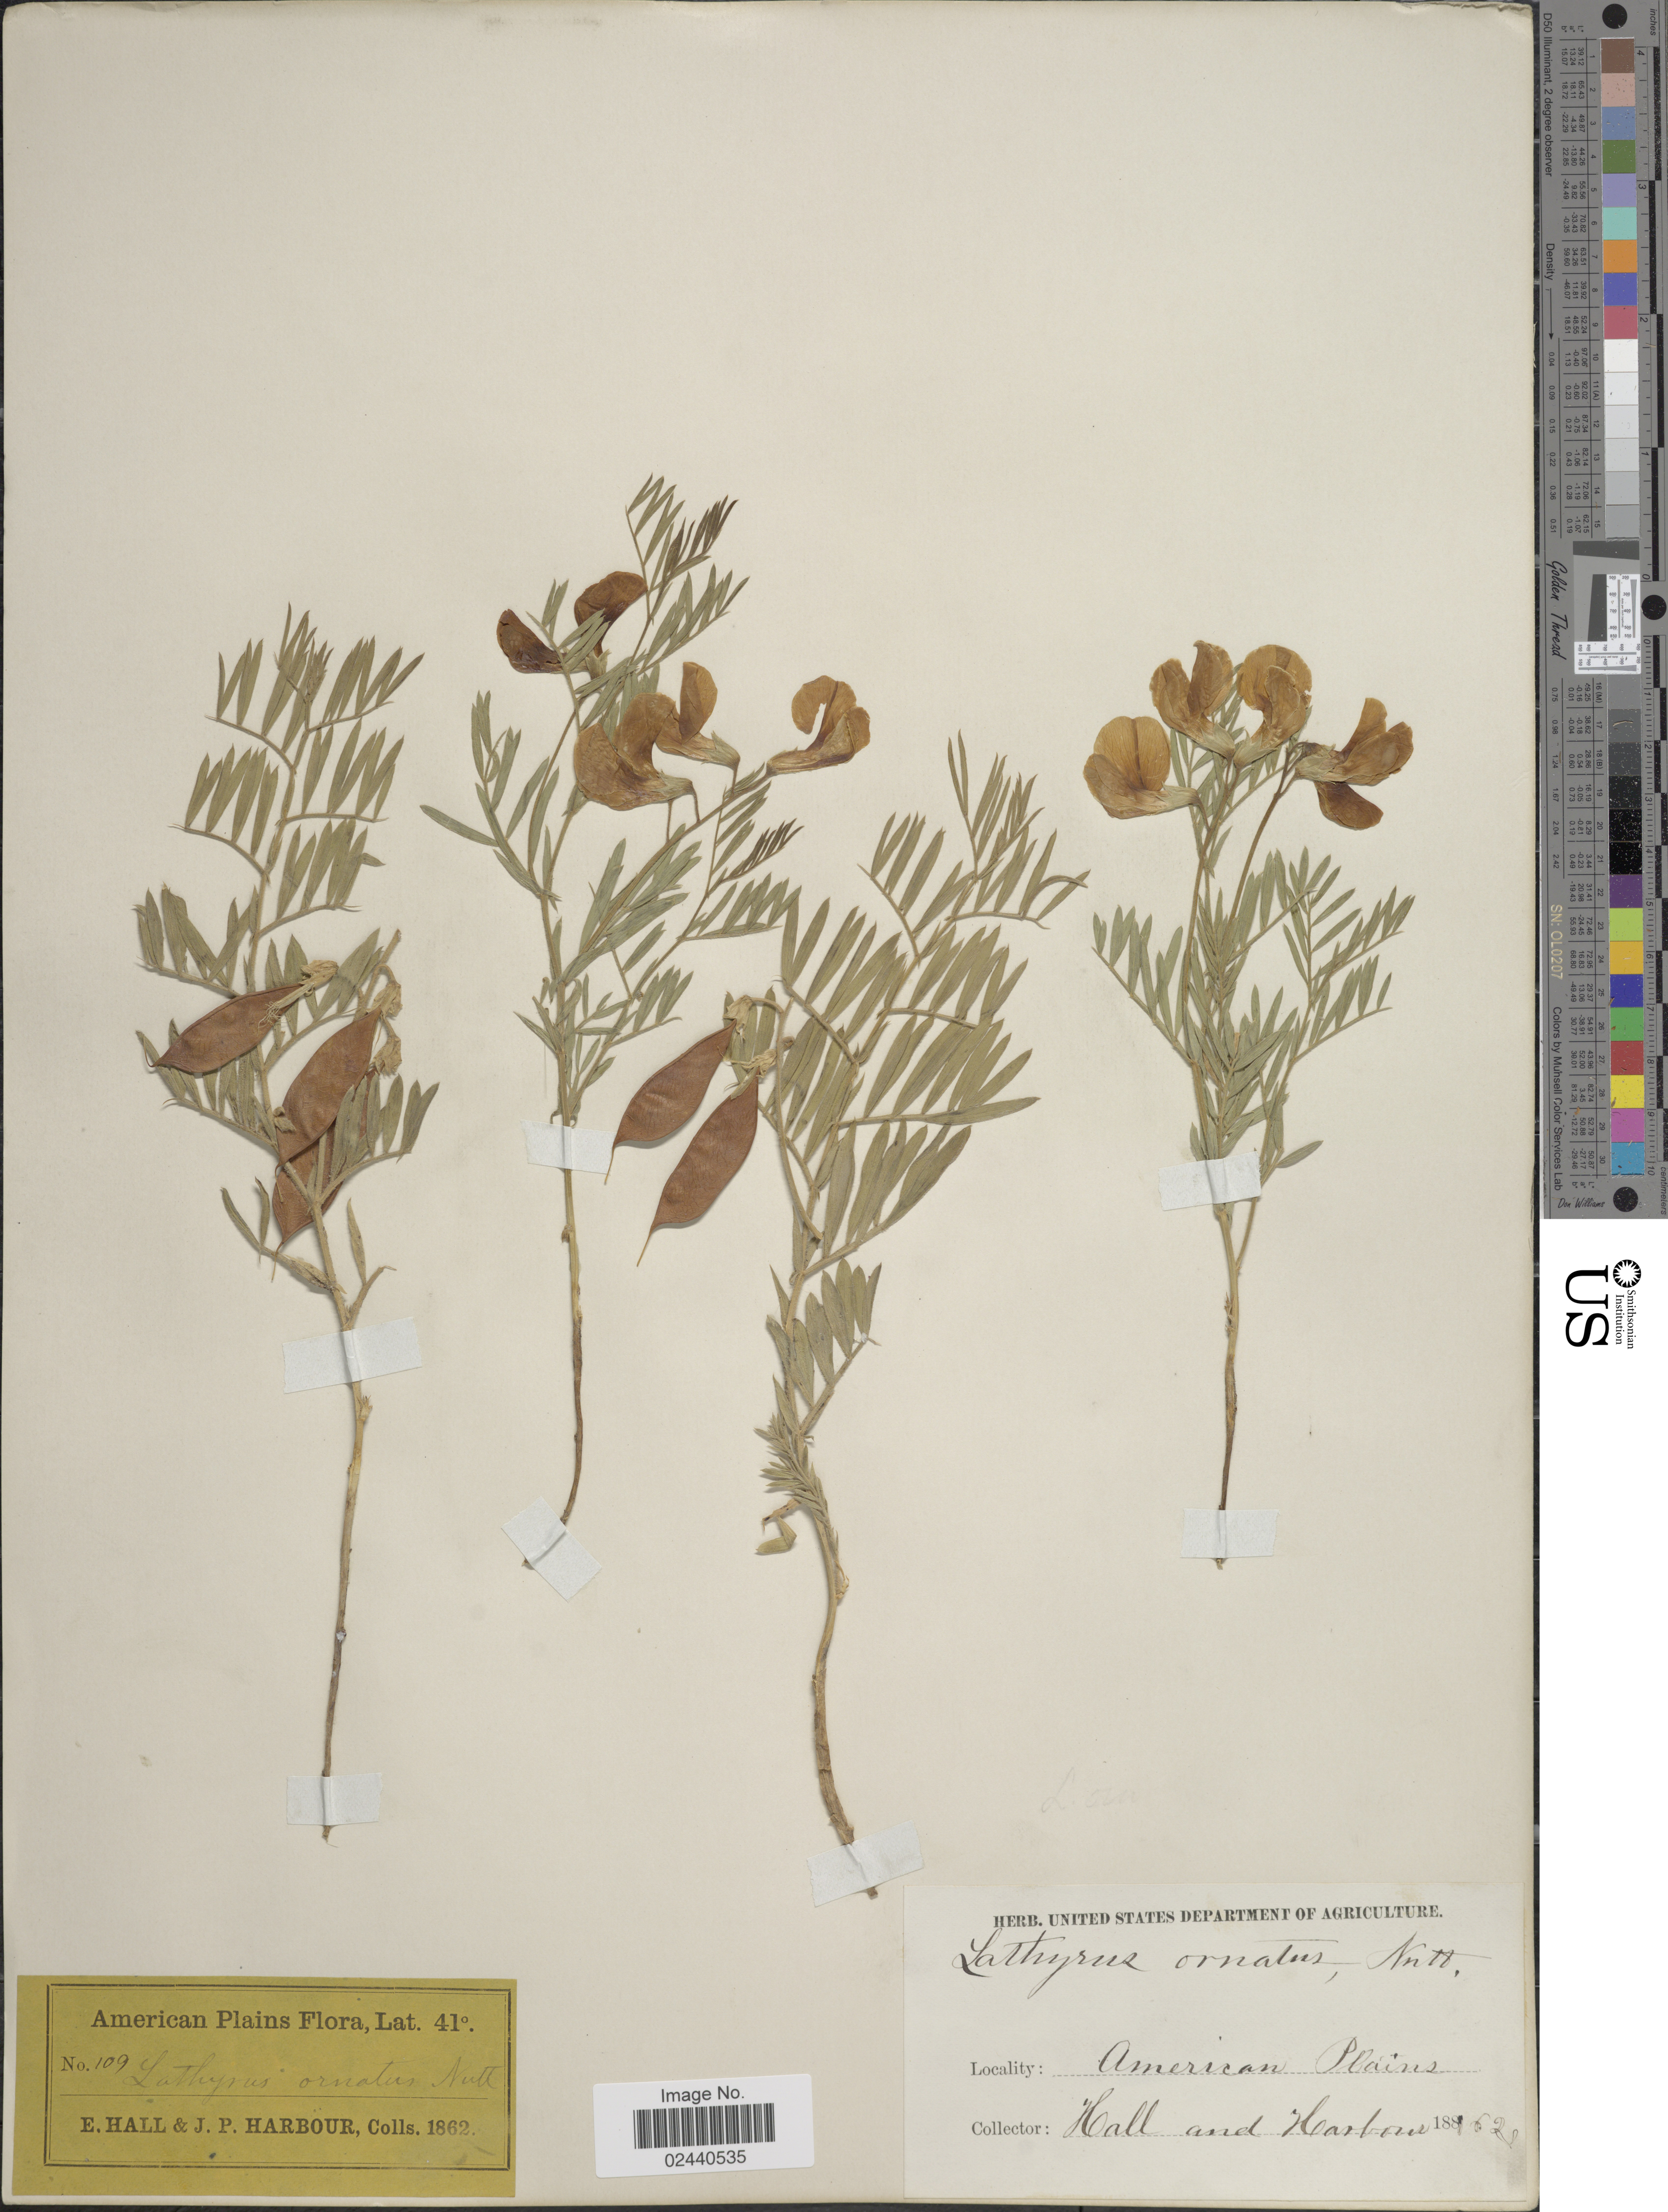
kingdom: Plantae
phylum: Tracheophyta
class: Magnoliopsida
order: Fabales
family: Fabaceae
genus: Lathyrus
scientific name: Lathyrus incanus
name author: (J.G. Sm. & Rydb.) Rydb.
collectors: E. Hall & J. Harbour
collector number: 109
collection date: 1862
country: United States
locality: American Plains